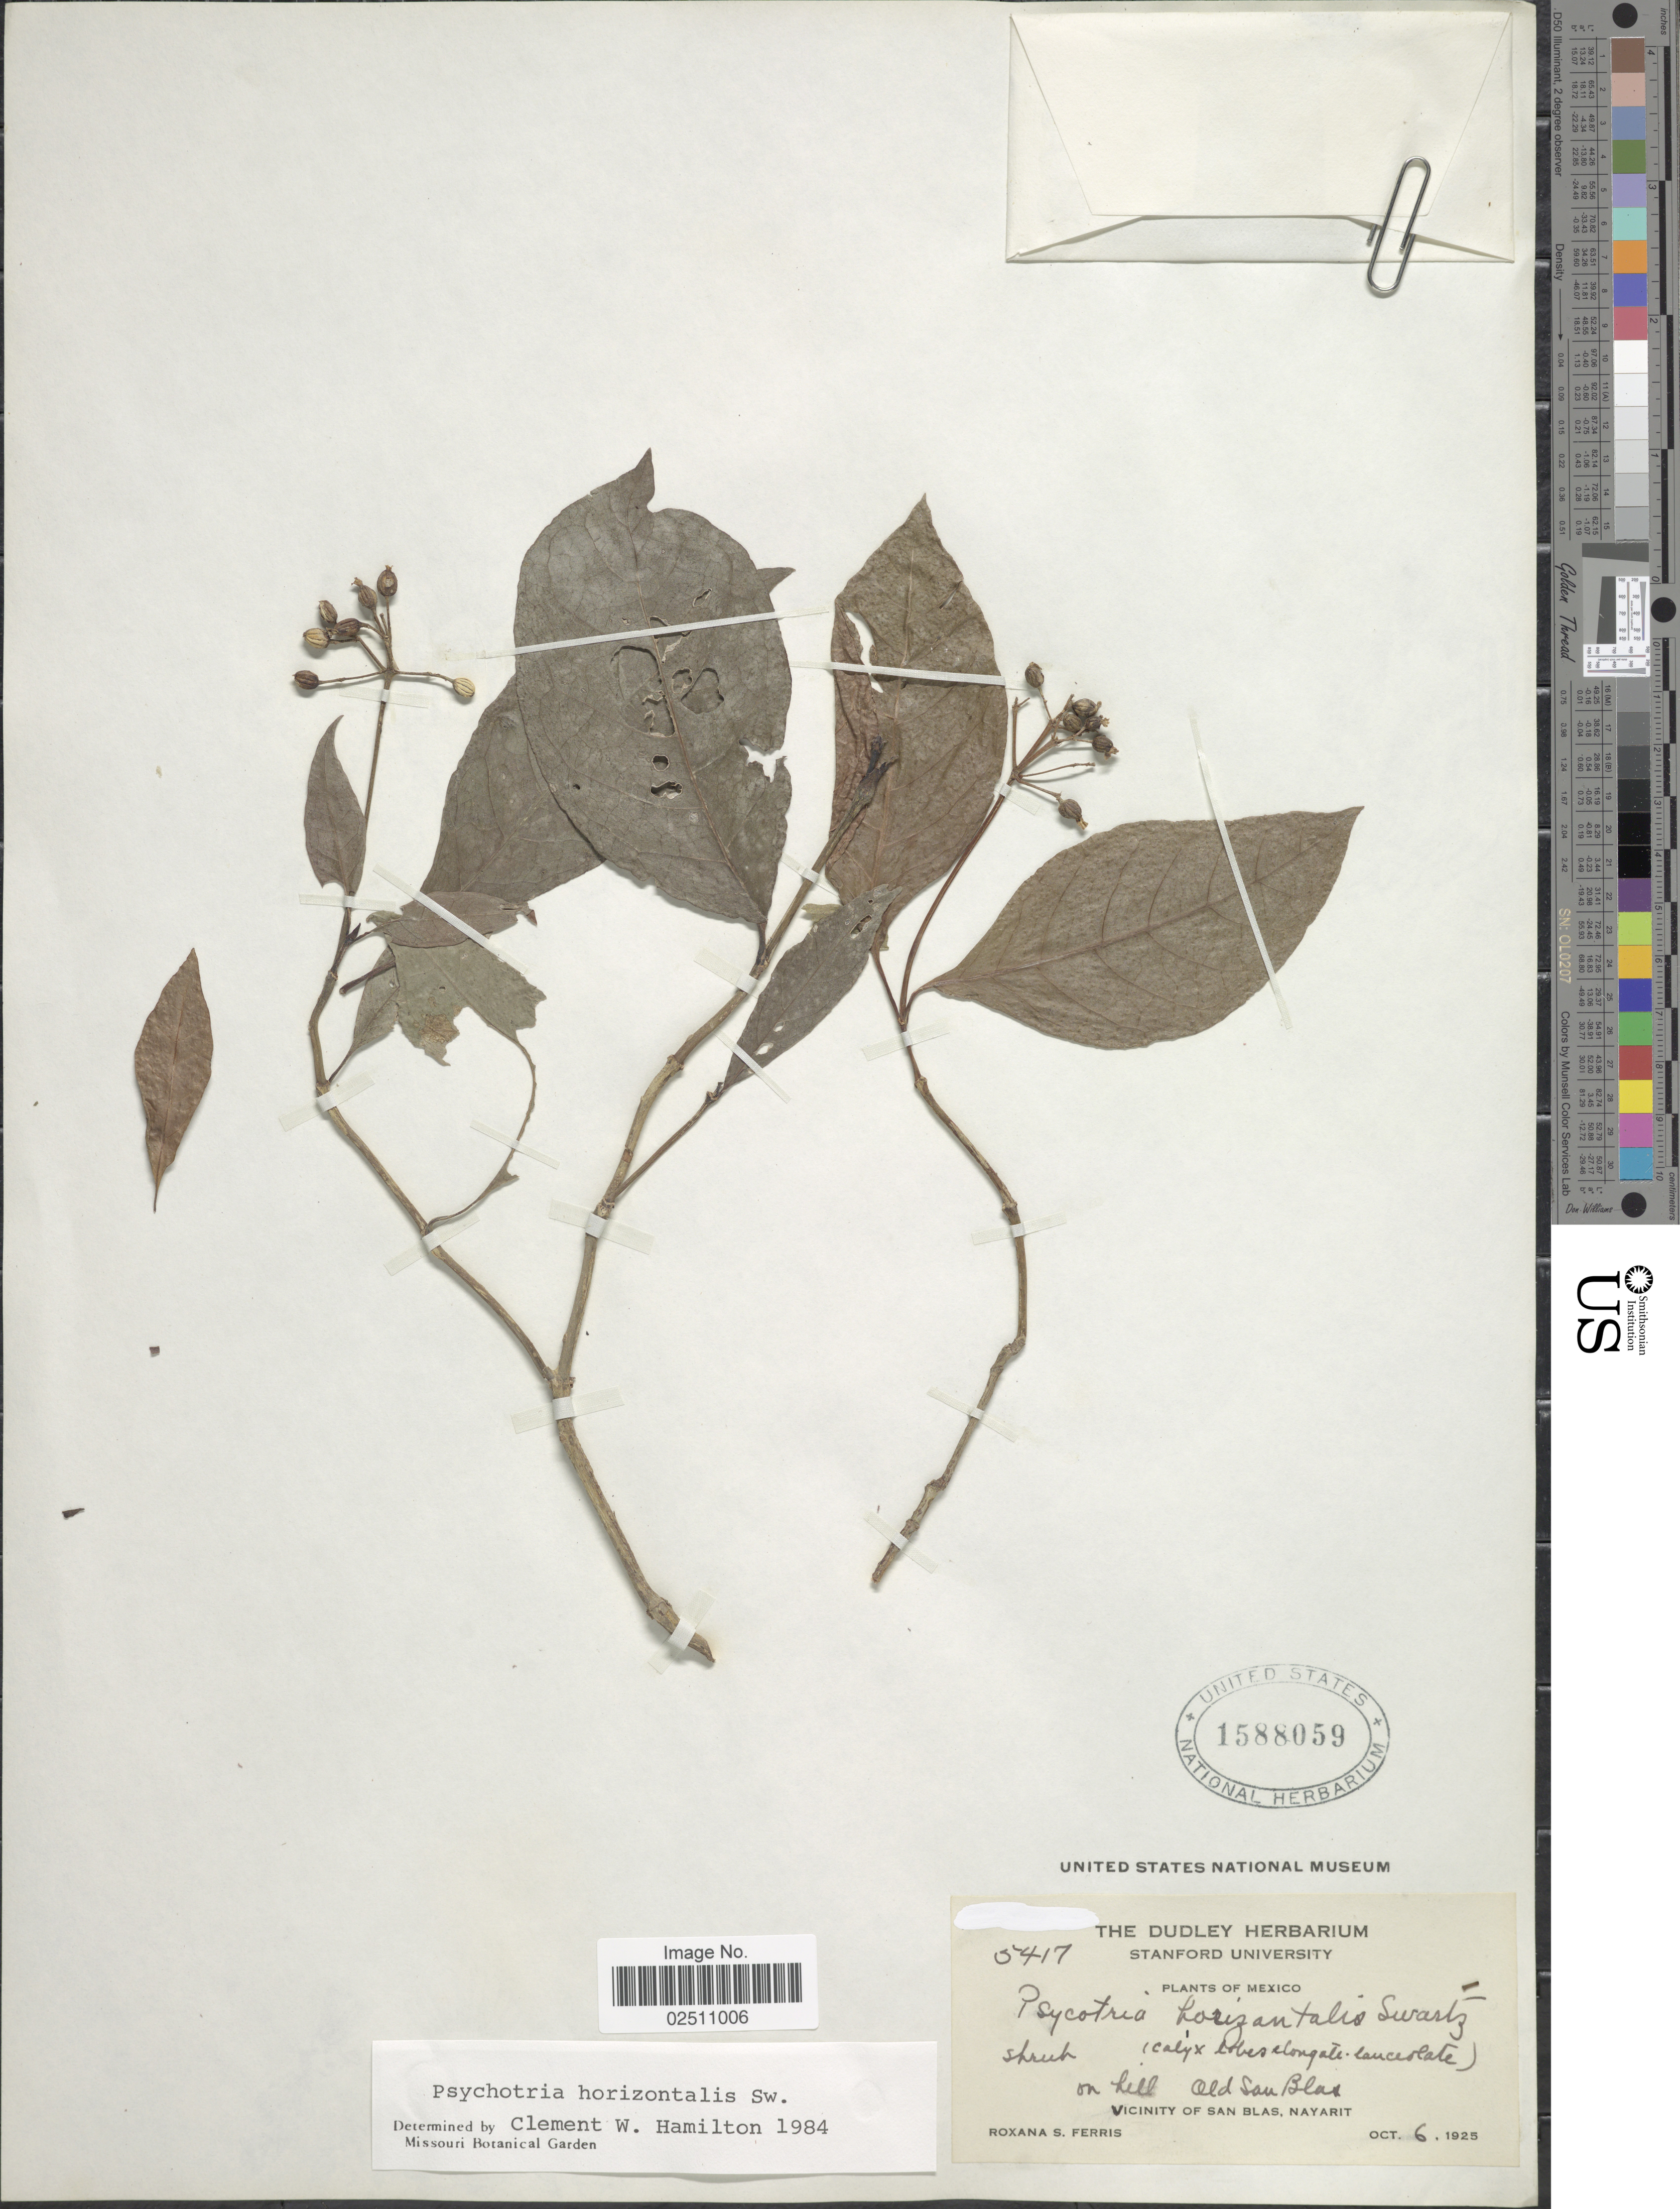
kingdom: Plantae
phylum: Tracheophyta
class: Magnoliopsida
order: Gentianales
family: Rubiaceae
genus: Psychotria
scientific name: Psychotria horizontalis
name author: Sw.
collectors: R. S. Ferris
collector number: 5417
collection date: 1925-10-06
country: Mexico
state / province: Nayarit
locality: On hill, old San Blas, Vicinity of San Blas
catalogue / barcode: US 1588059